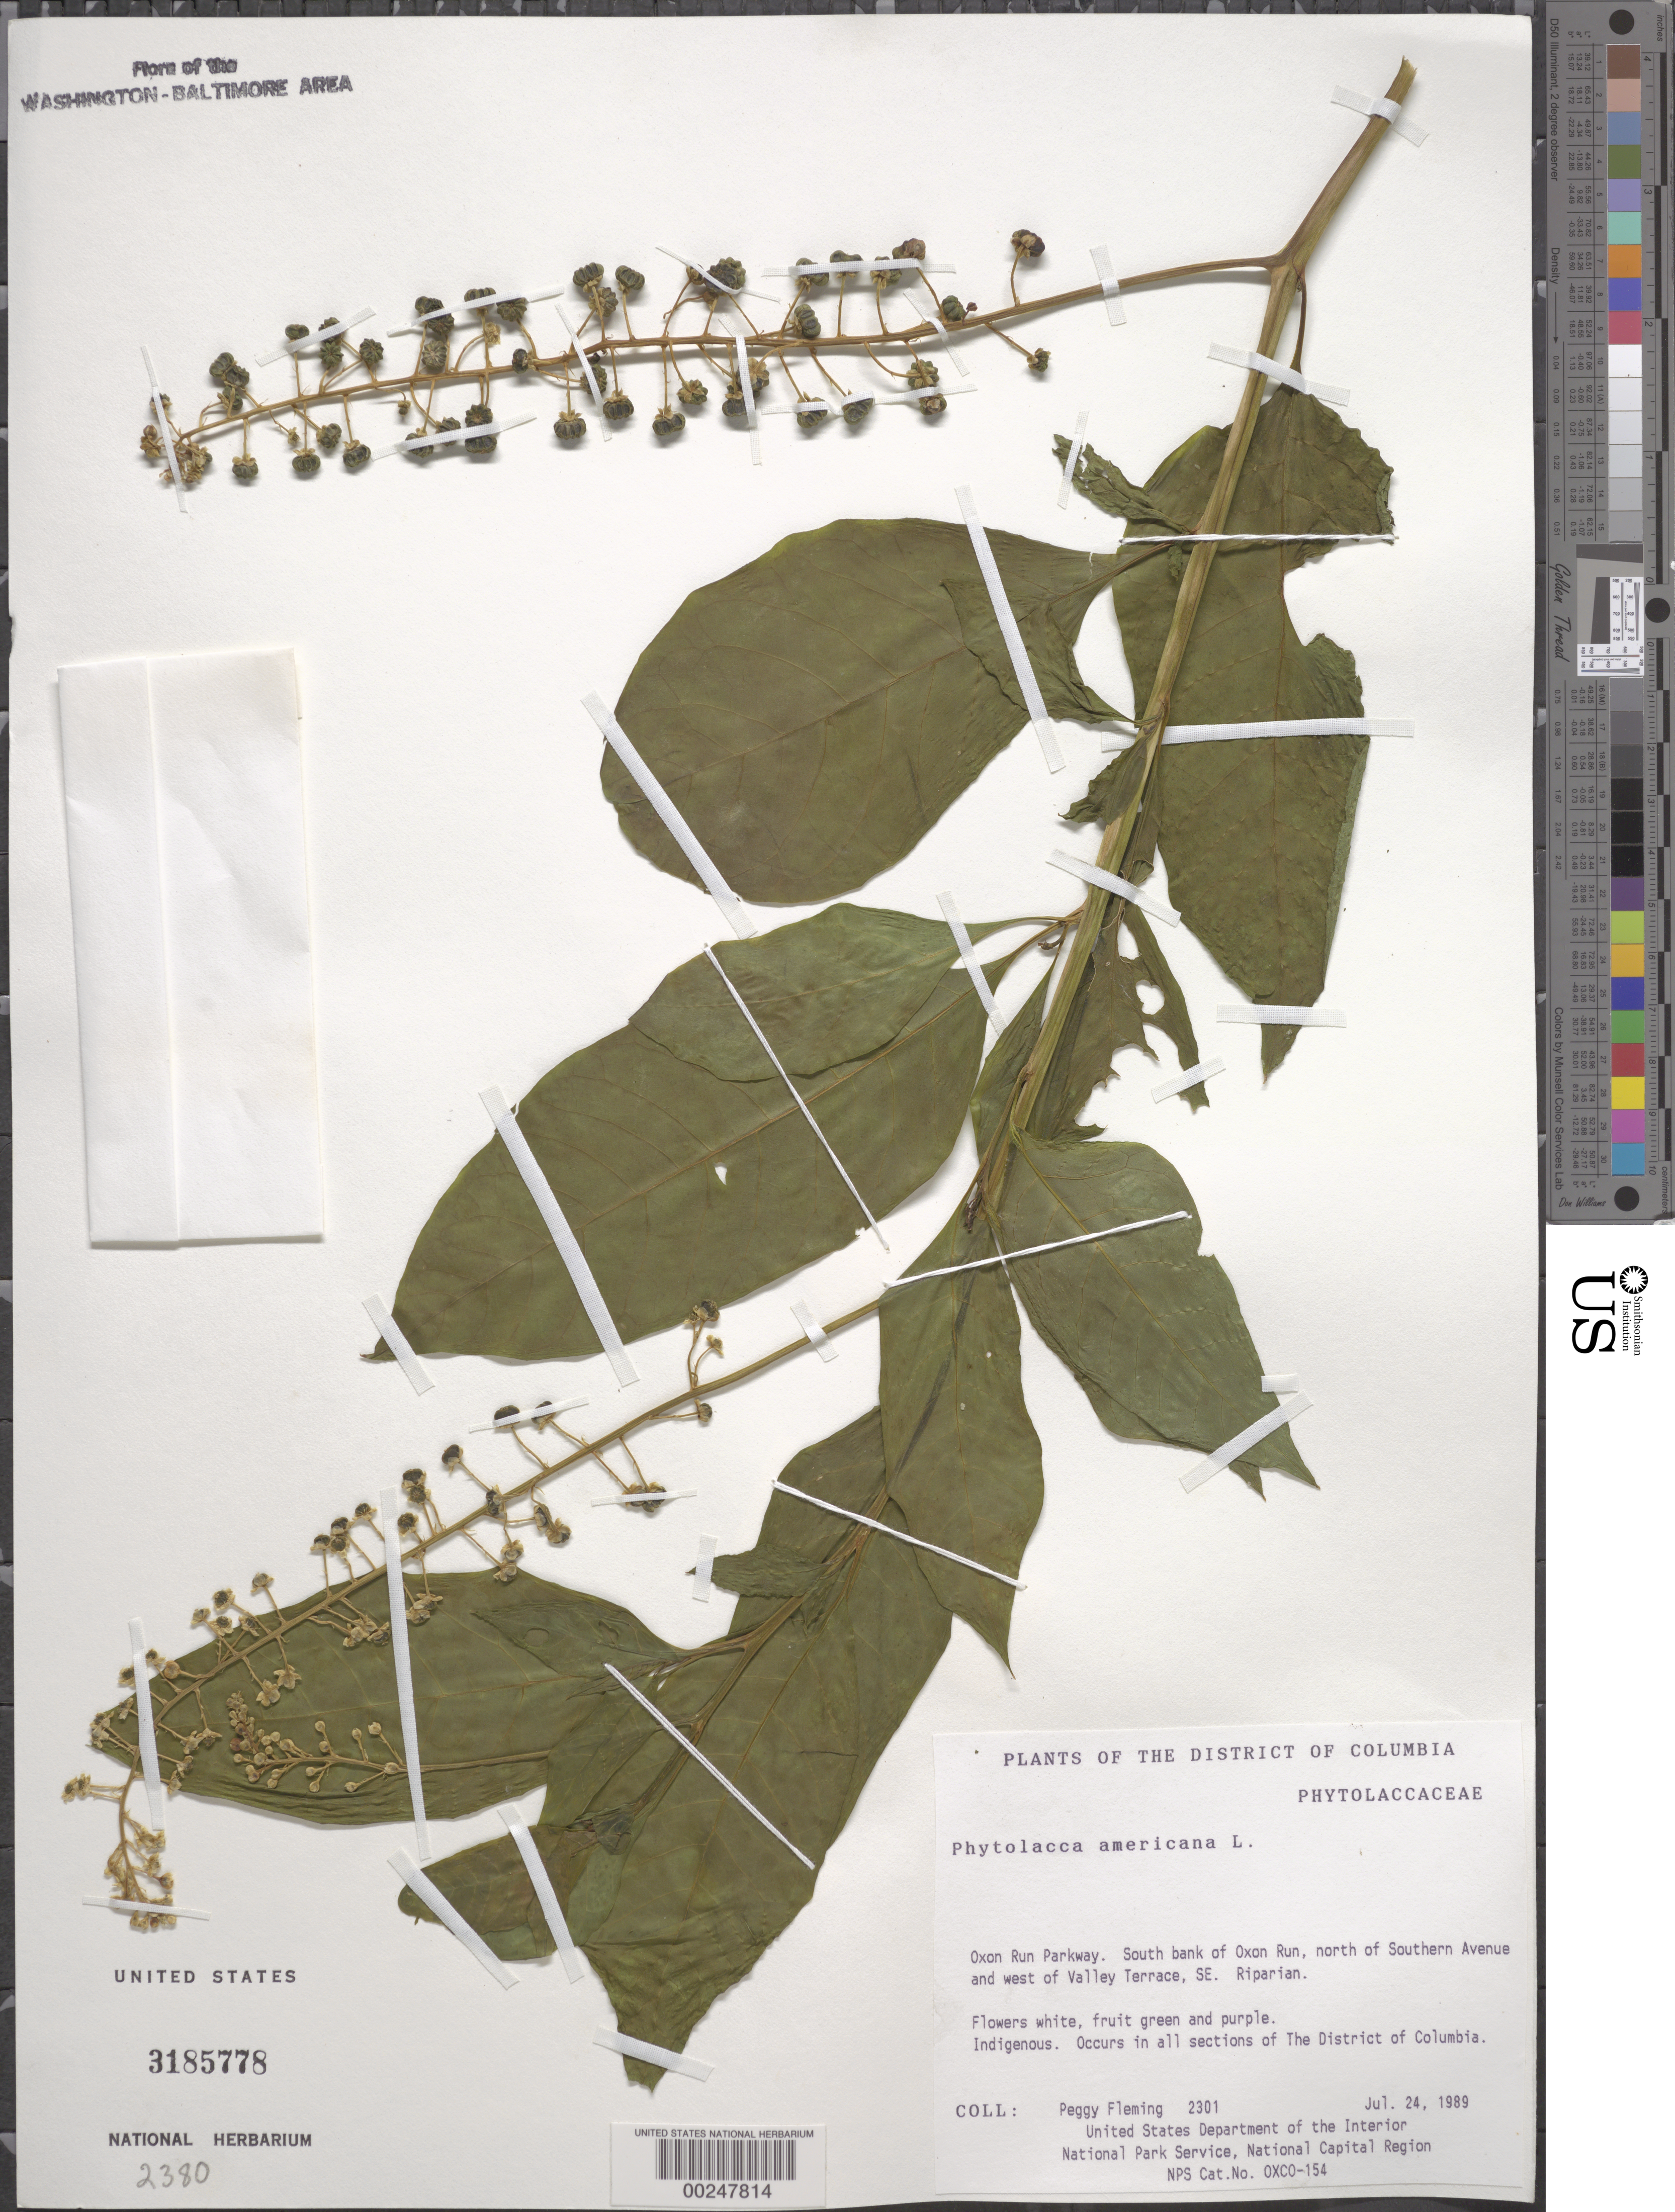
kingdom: Plantae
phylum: Tracheophyta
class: Magnoliopsida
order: Caryophyllales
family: Phytolaccaceae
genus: Phytolacca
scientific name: Phytolacca americana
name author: L.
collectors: P. Fleming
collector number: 2301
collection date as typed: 24 Jul 1989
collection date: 1989-07-24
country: United States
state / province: District of Columbia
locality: Oxon Run Parkway, S bank of Oxon Run, N of Southern Ave and W of Valley Terrace, SE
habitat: Riparian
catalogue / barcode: US 3185778